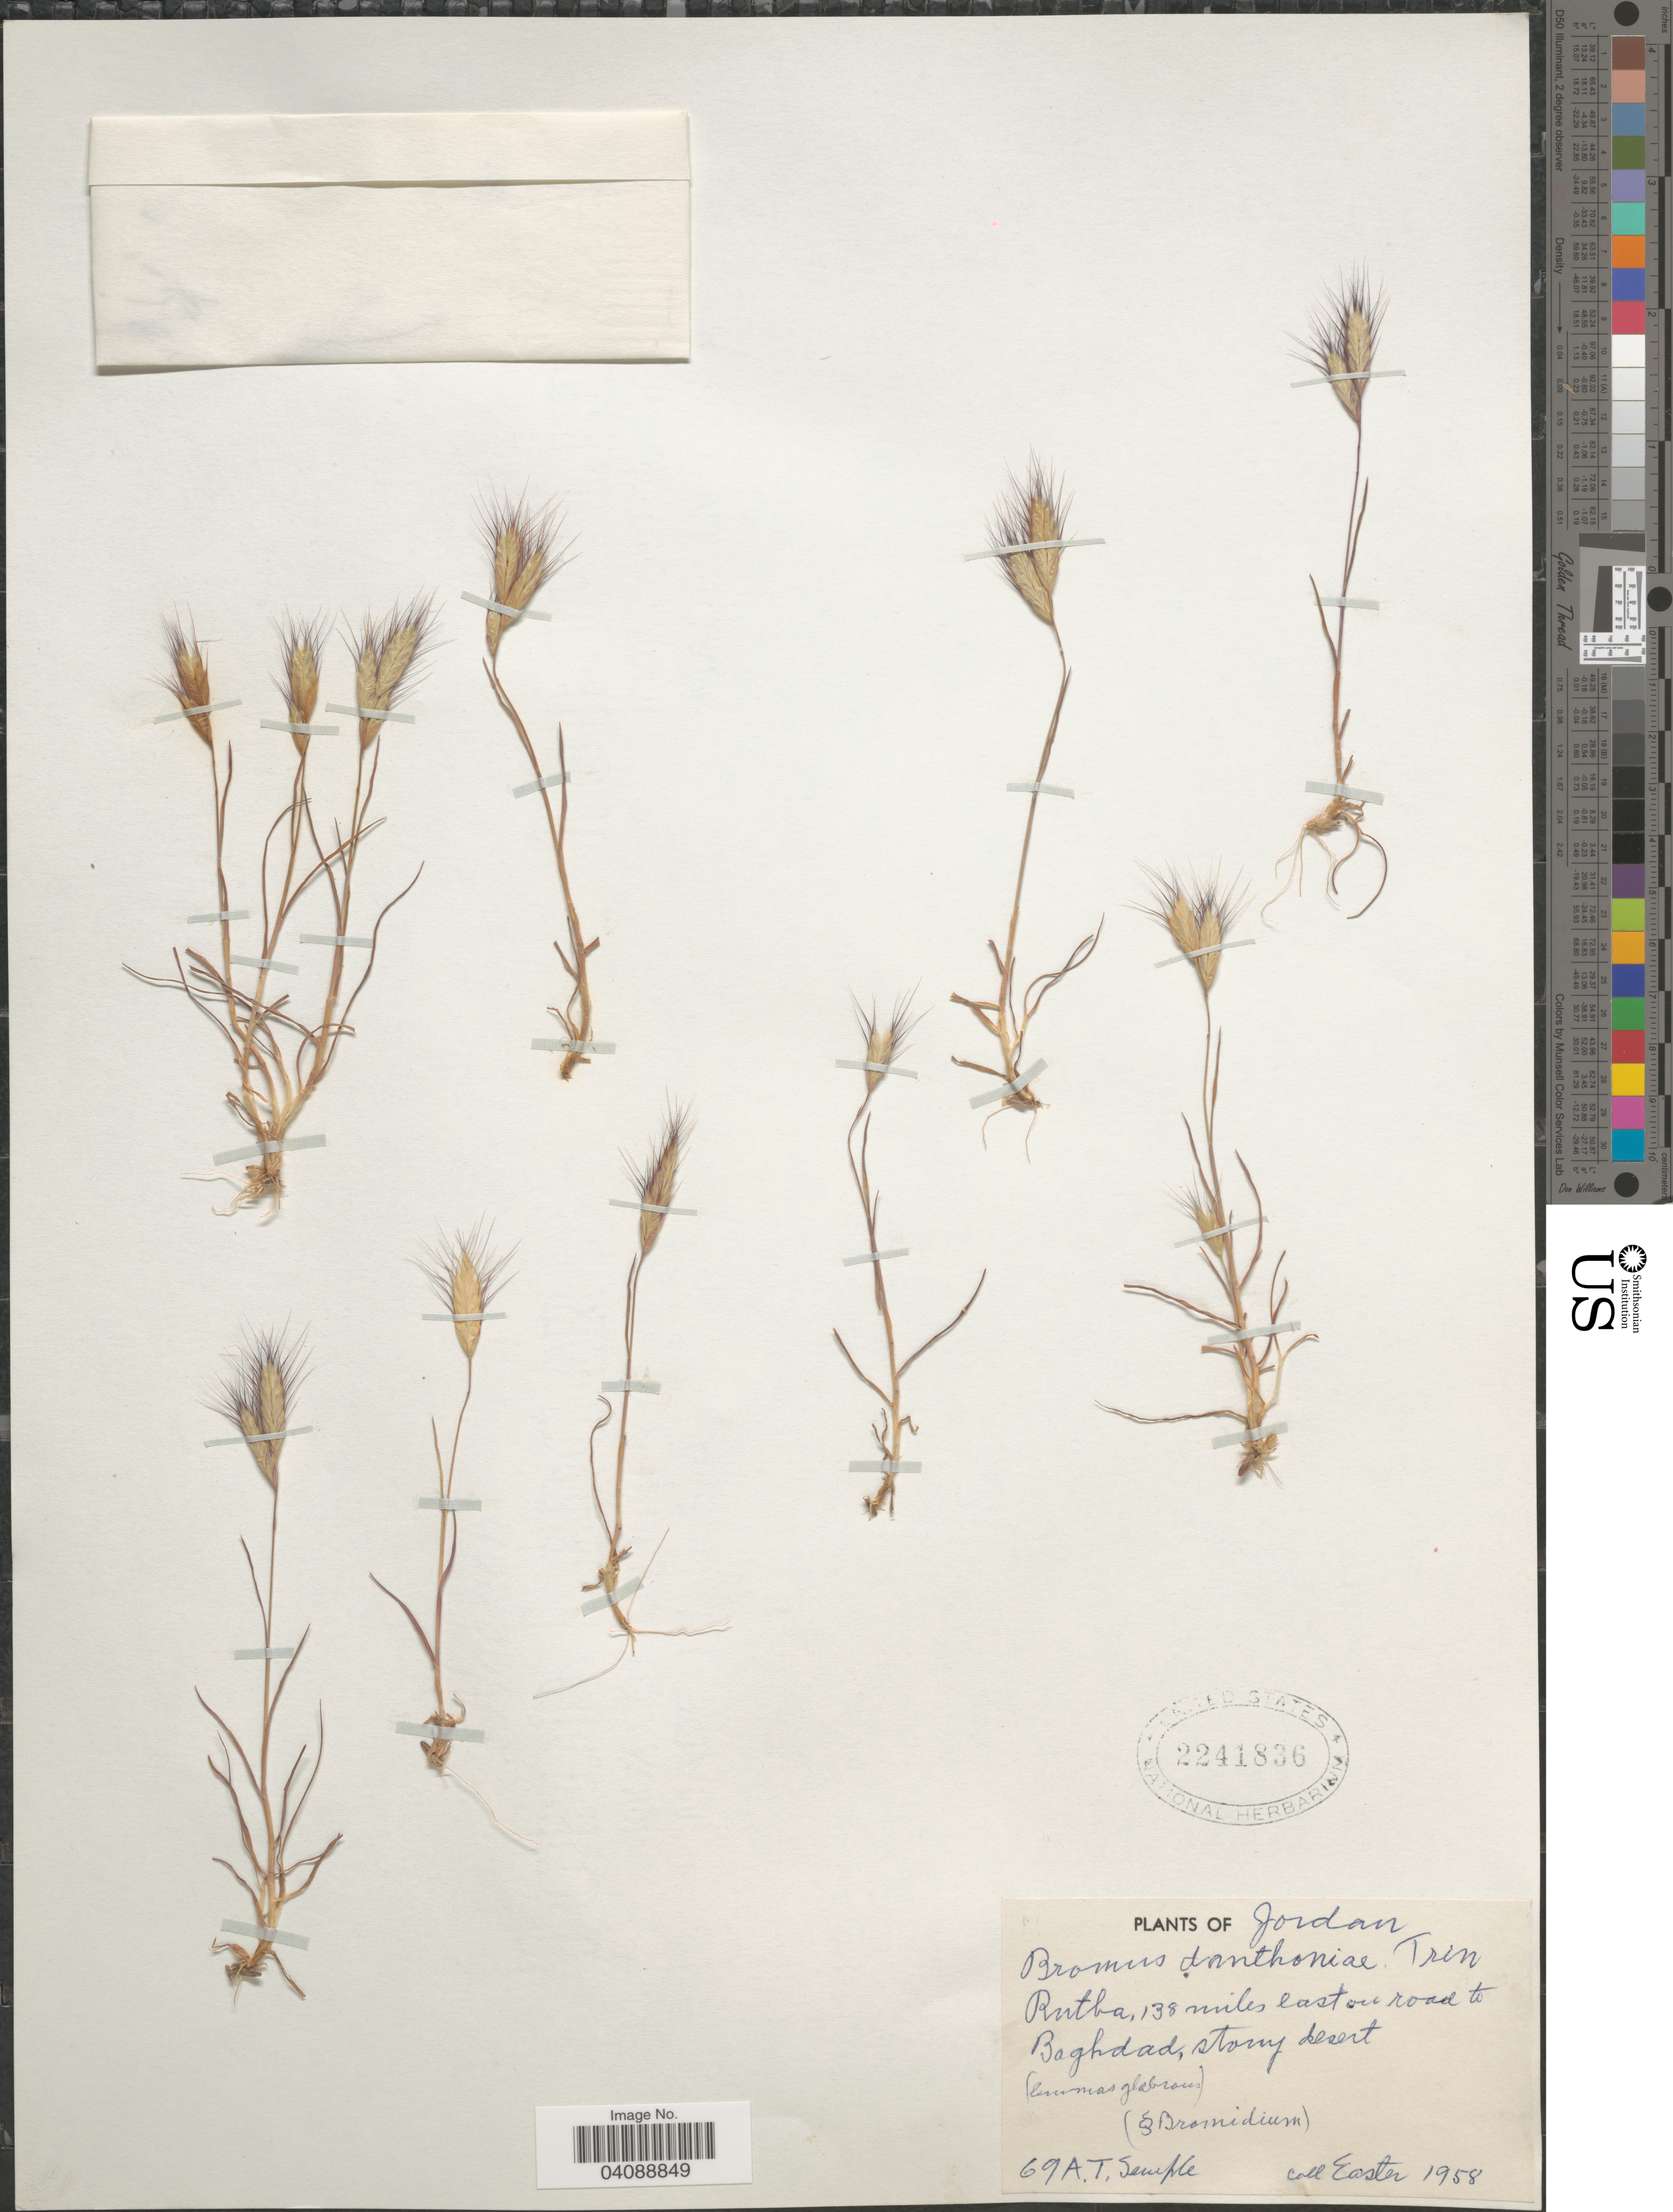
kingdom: Plantae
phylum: Tracheophyta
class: Liliopsida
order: Poales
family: Poaceae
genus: Bromus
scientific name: Bromus danthoniae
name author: Trin. ex C.A. Mey.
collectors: A. Semple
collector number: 69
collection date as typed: Easter 1958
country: Jordan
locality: Jordan. Rutba, 138 miles east on road to Baghdad, stony desert.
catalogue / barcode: US 2241836